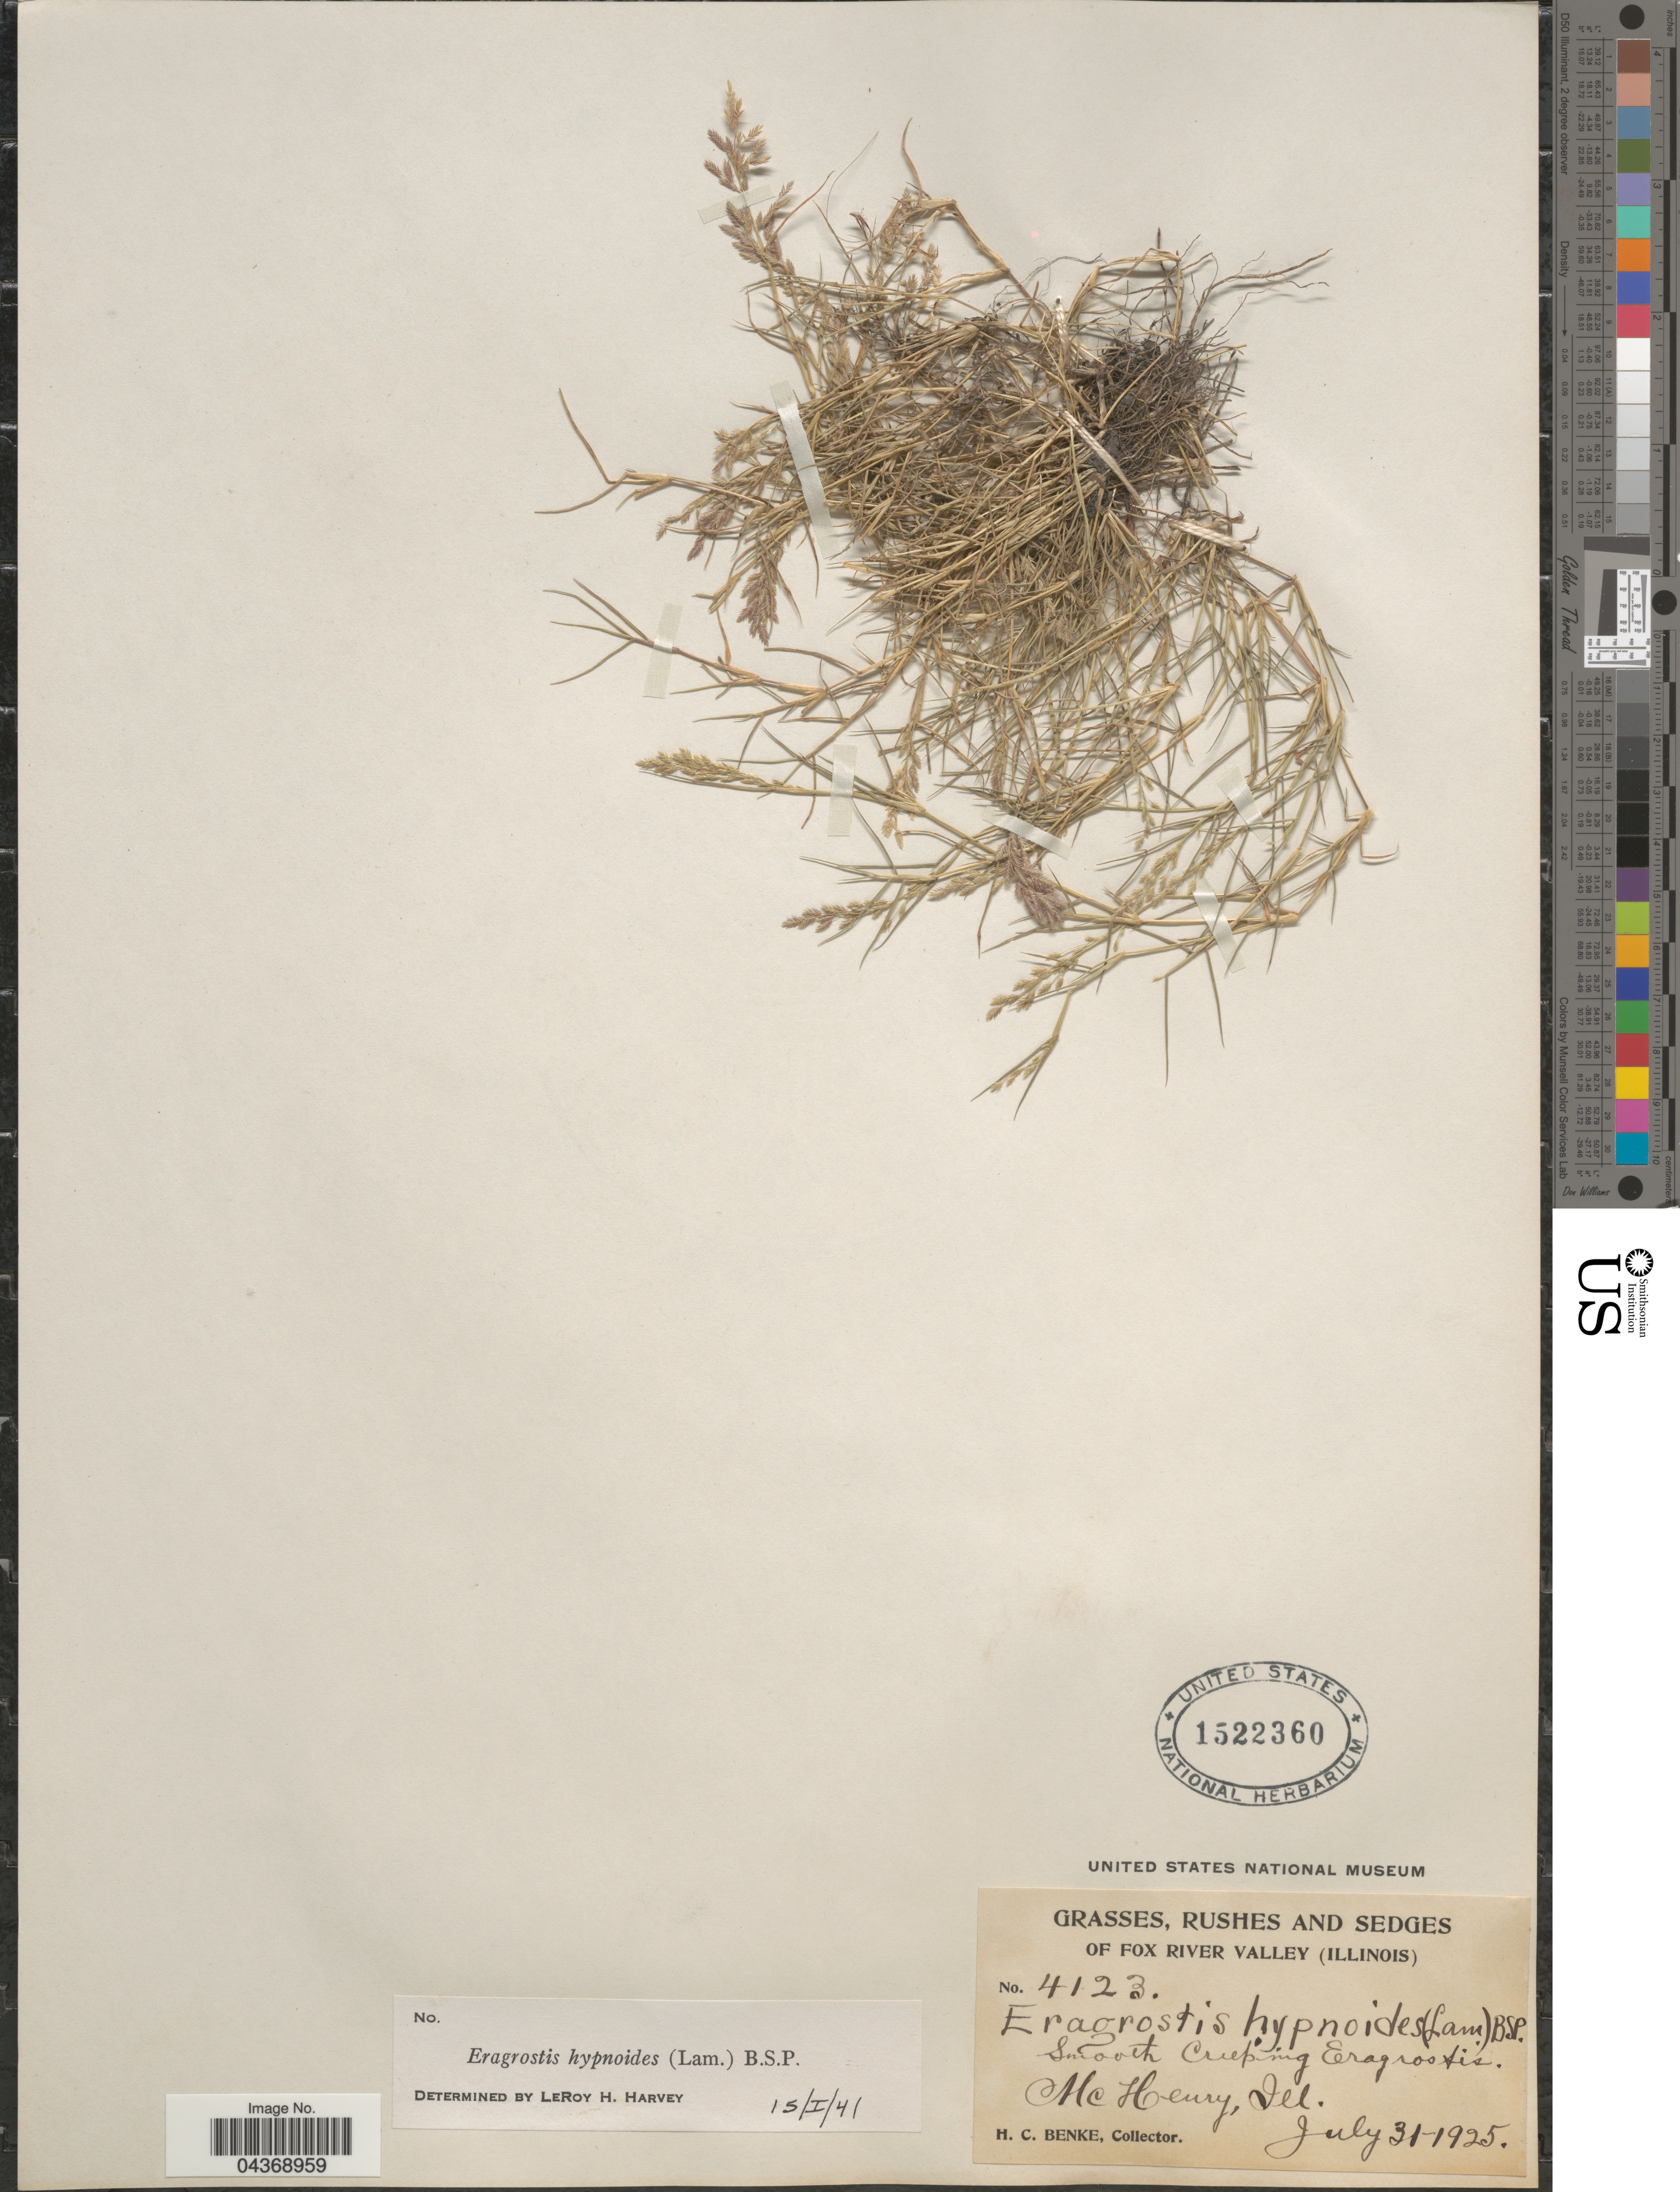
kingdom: Plantae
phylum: Tracheophyta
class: Liliopsida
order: Poales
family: Poaceae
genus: Eragrostis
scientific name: Eragrostis intermedia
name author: Hitchc.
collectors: H. Benke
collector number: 4123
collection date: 1925-07-31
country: United States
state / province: Illinois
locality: Fox River Valley. McHenry.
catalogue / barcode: US 1522360